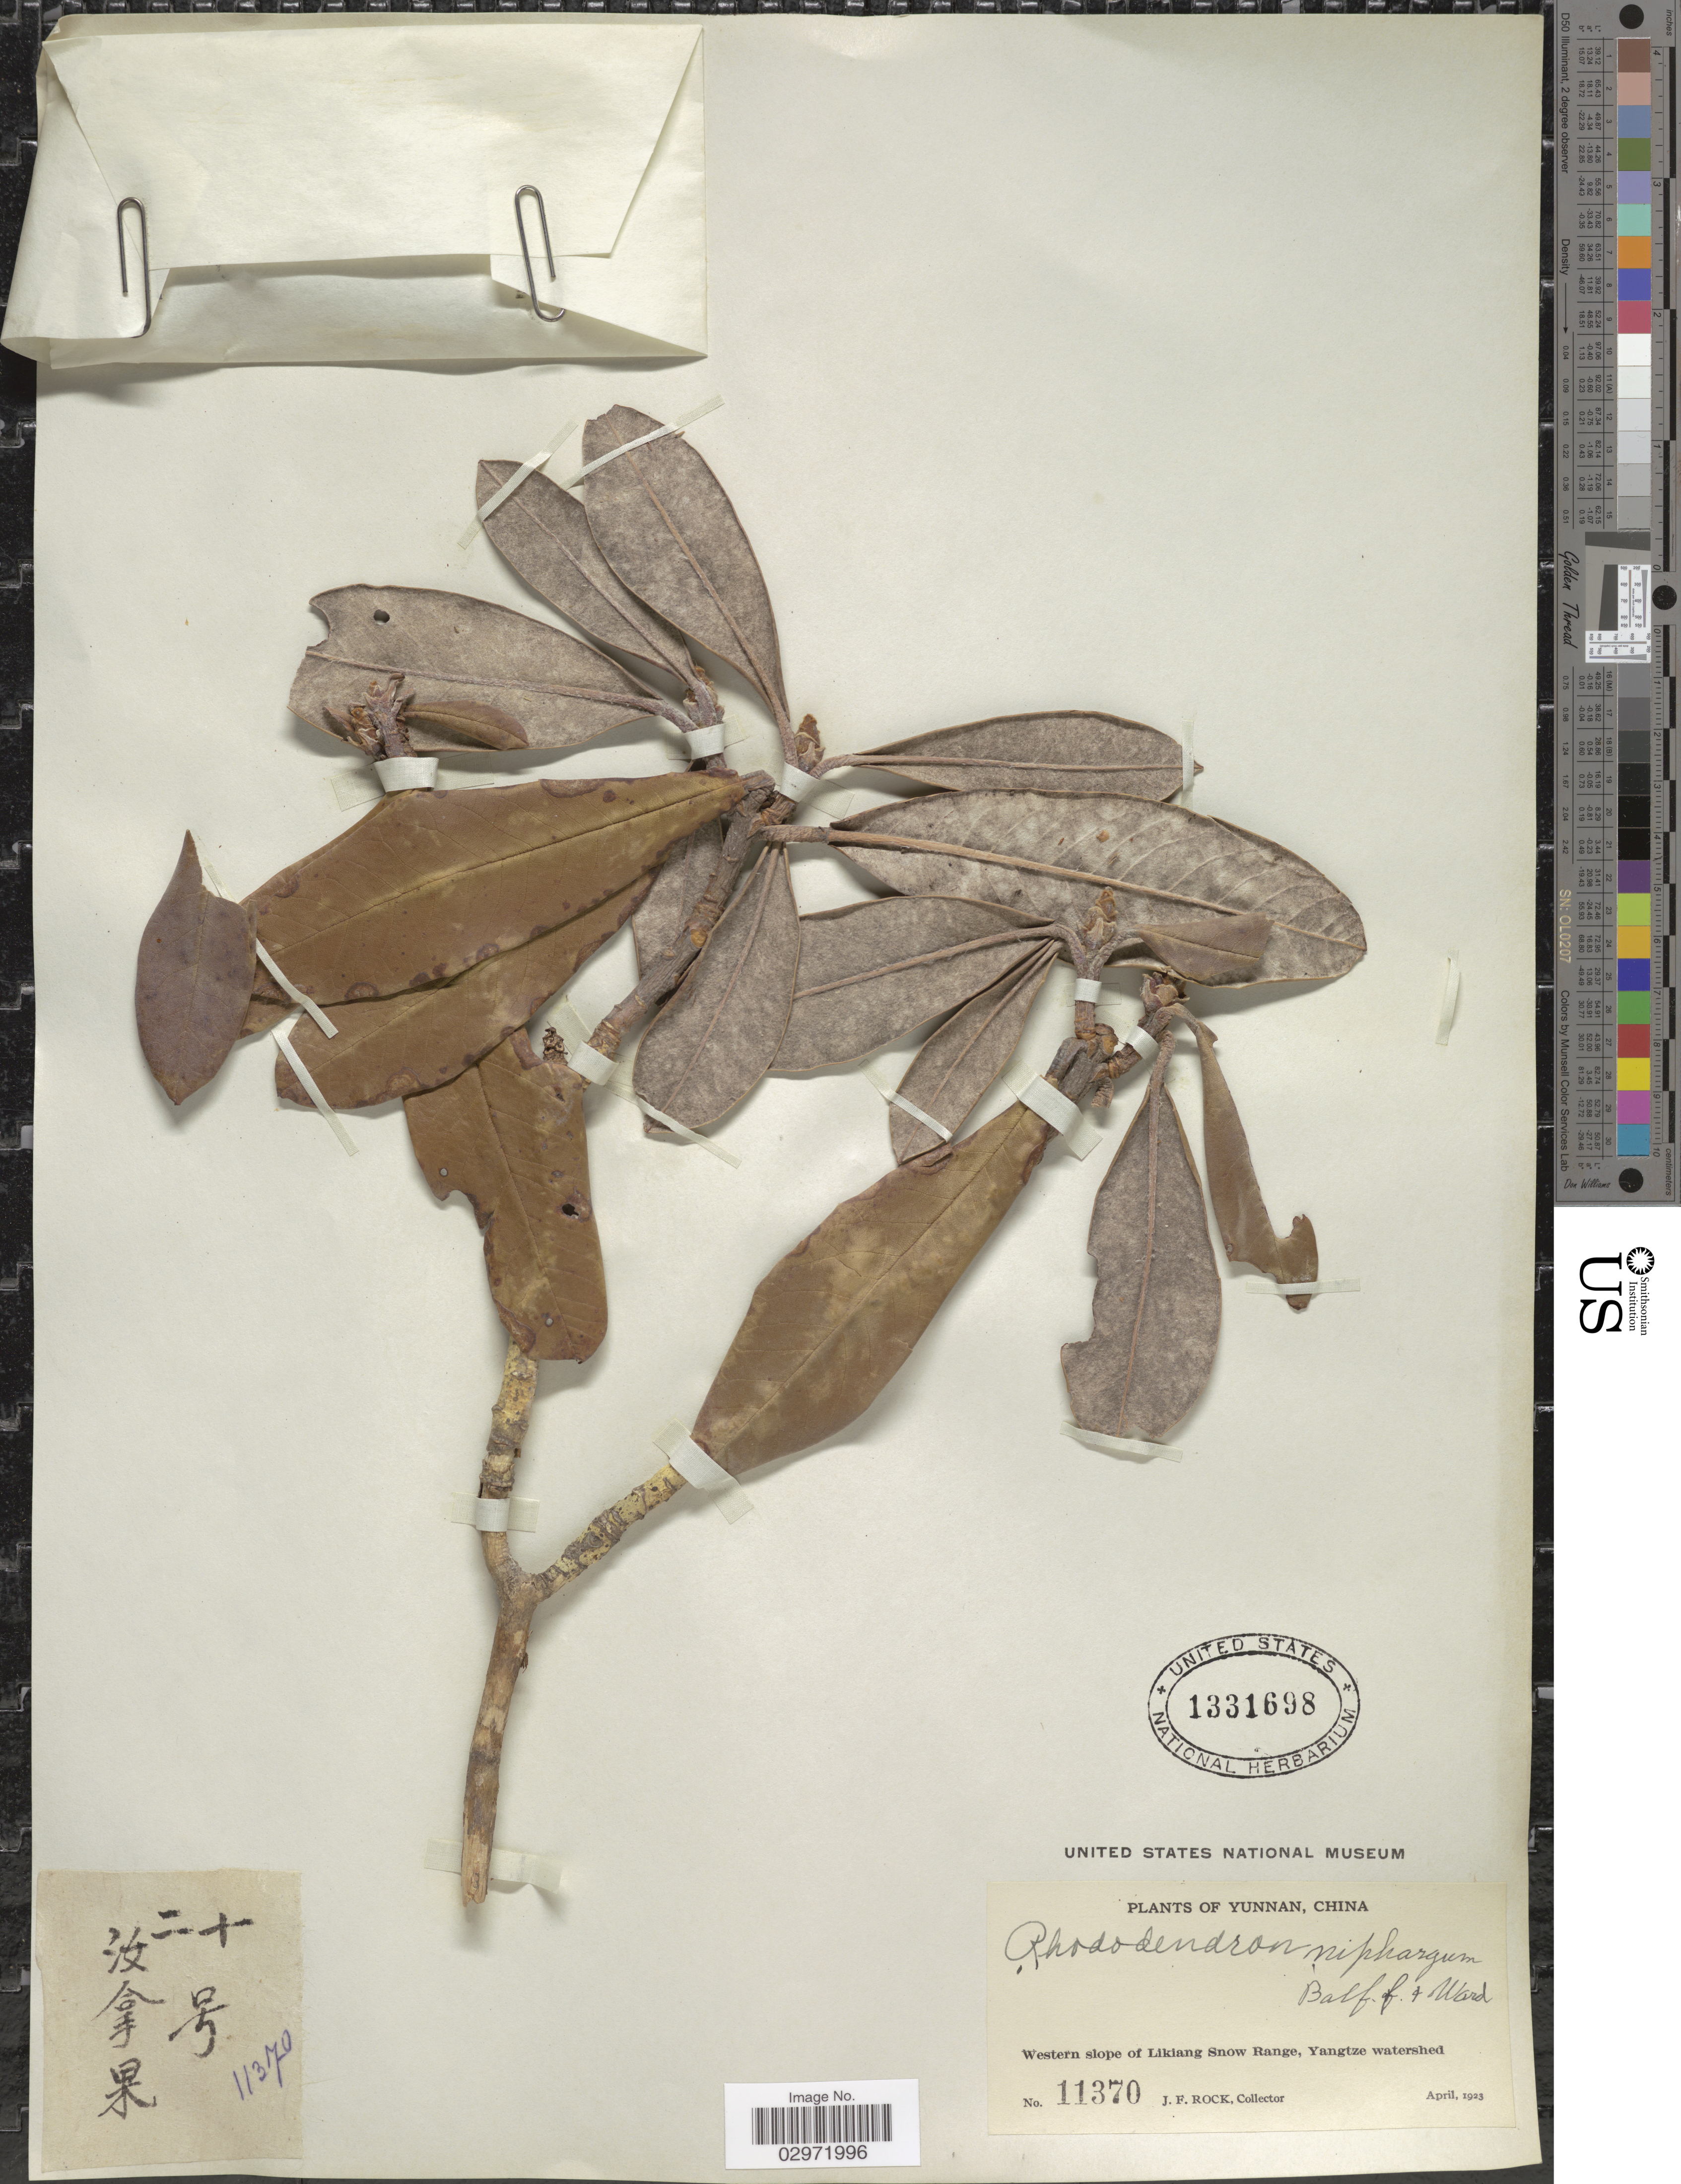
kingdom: Plantae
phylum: Tracheophyta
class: Magnoliopsida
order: Ericales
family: Ericaceae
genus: Rhododendron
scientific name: Rhododendron niphargum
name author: Balf. f. & Kingdon-Ward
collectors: J. Rock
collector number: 11370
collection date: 1923-04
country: China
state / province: Yunnan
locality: Western slope of Likiang Snow Range, Yangtze watershed.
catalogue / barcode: US 1331698